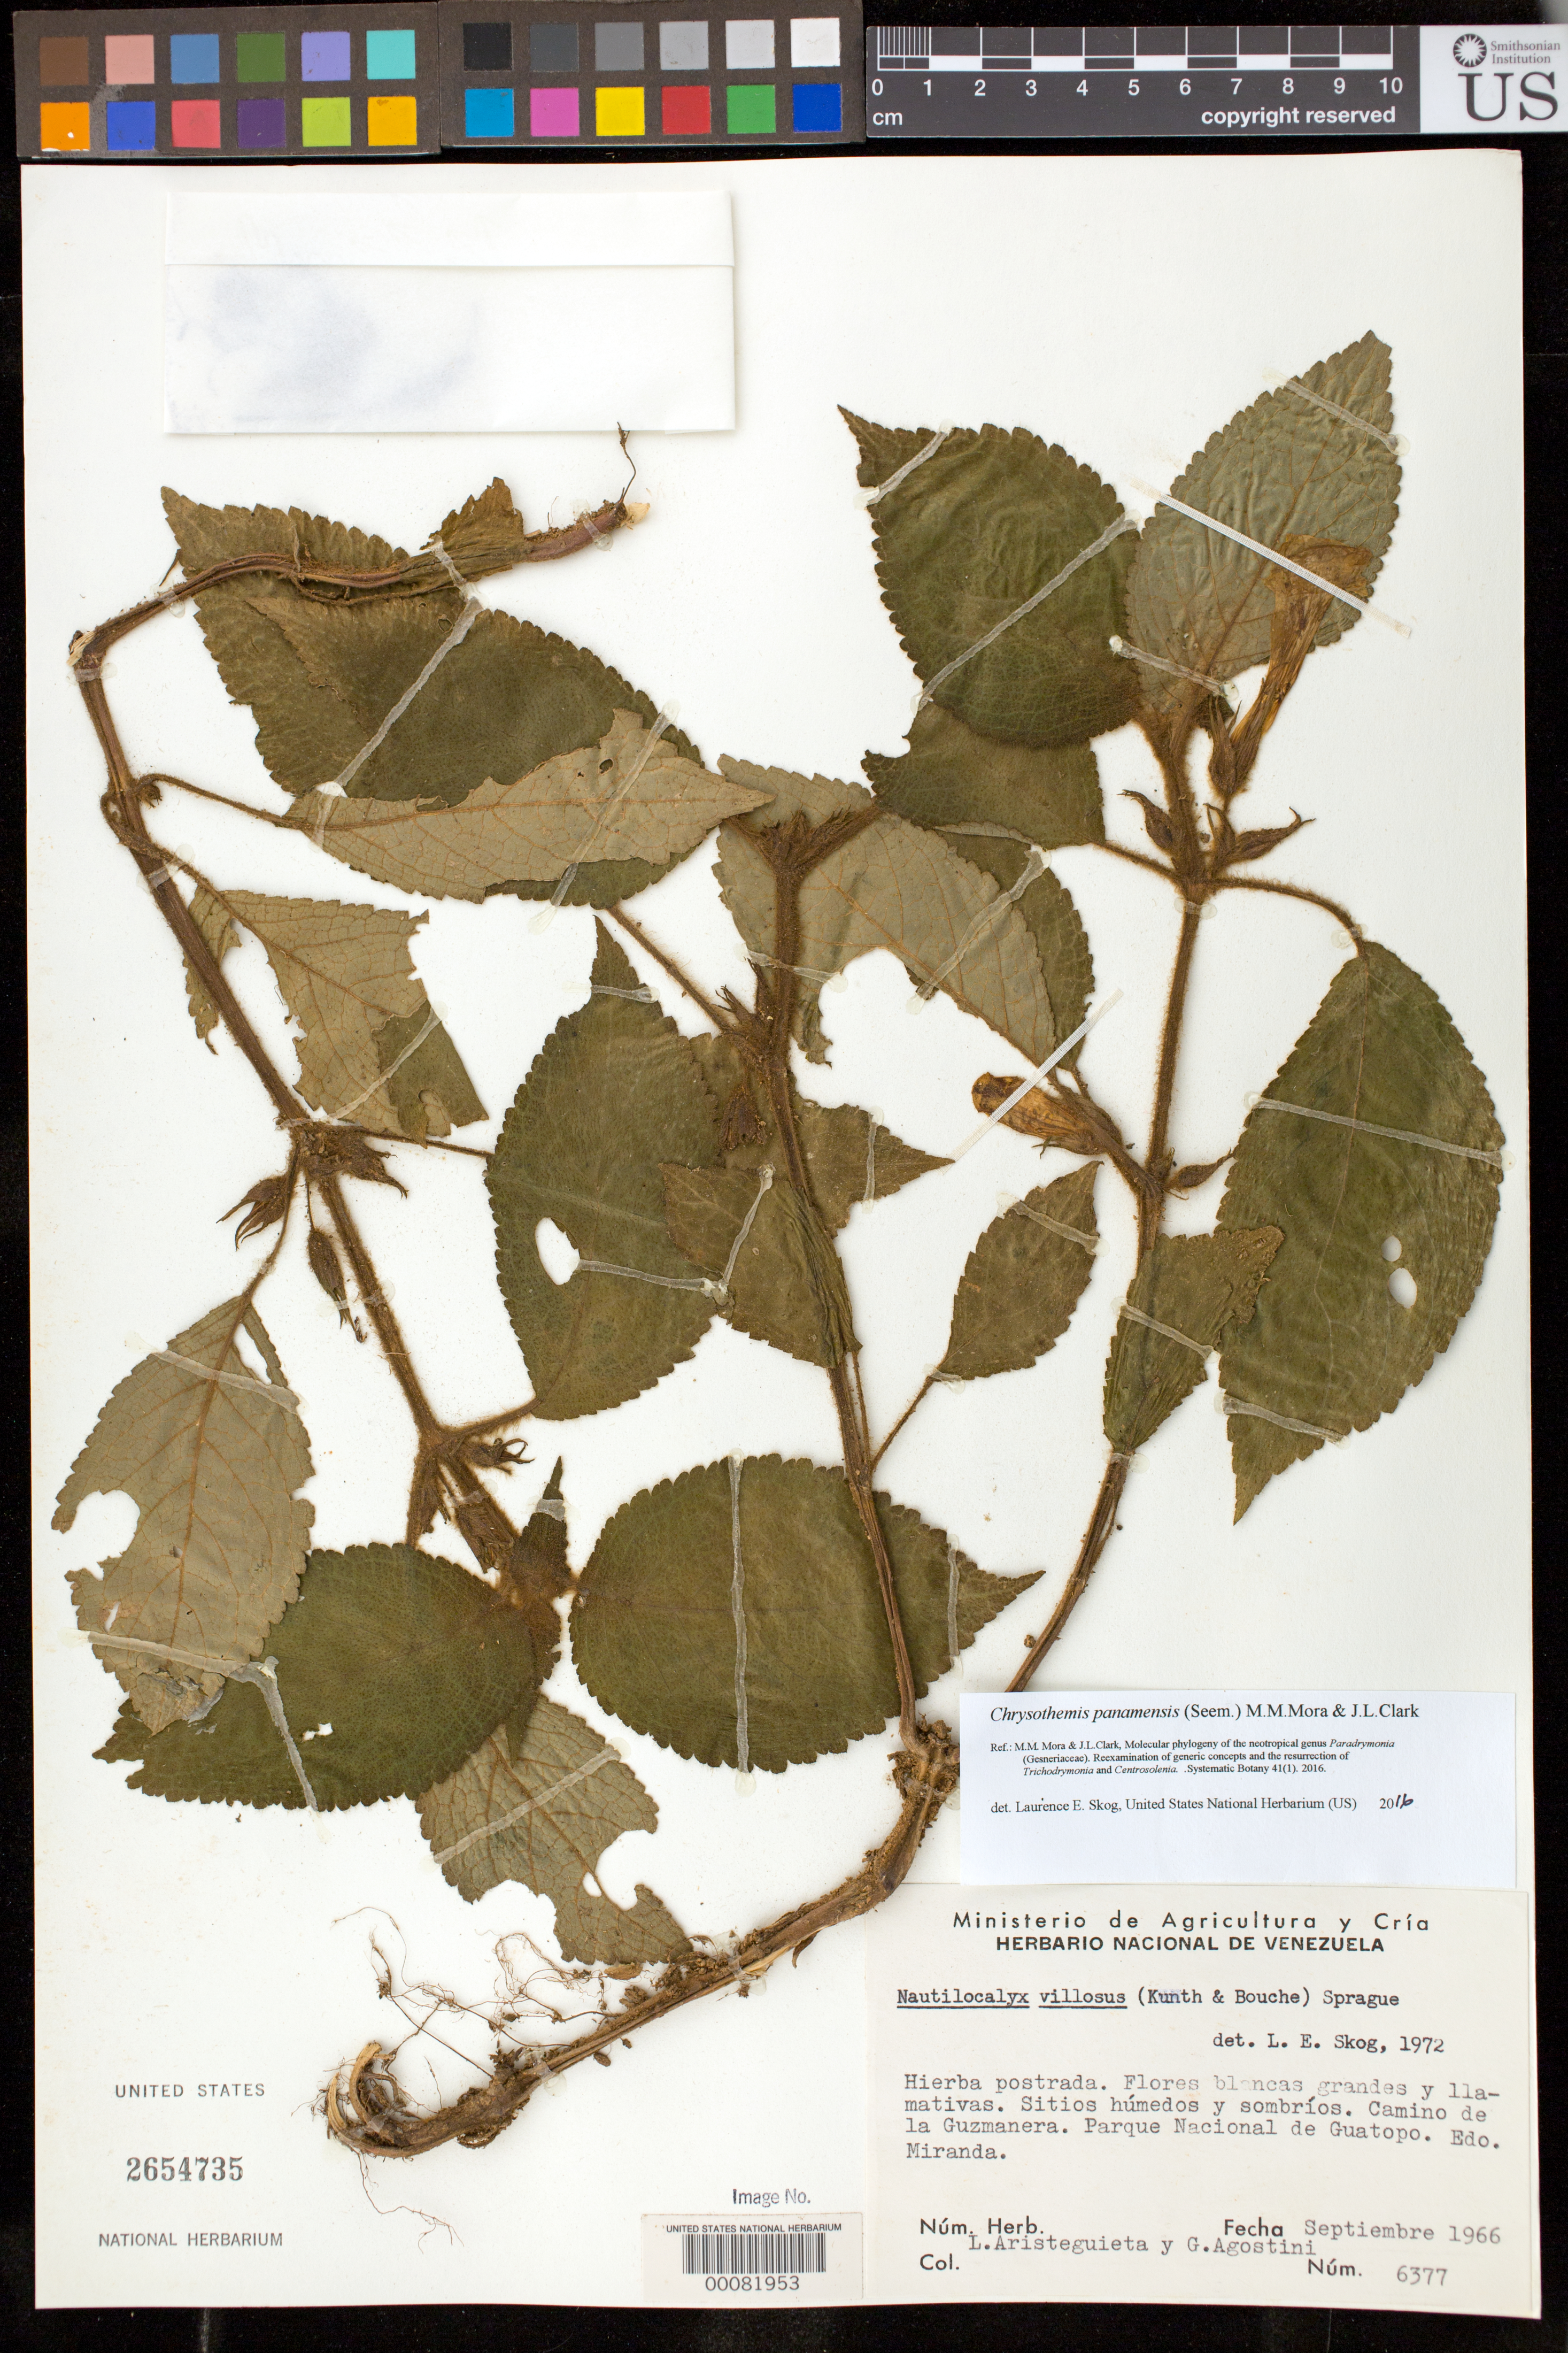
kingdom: Plantae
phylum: Tracheophyta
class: Magnoliopsida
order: Lamiales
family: Gesneriaceae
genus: Chrysothemis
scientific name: Chrysothemis panamensis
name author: (Seem.) M.M. Mora & J.L. Clark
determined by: Skog, Laurence E.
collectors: L. Aristeguieta & G. Agostini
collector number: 6377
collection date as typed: Sep 1966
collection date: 1966-09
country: Venezuela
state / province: Miranda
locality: Guzmanera road, Parque Nacional de Guatopo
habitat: Humid shady places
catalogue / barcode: US 2654735